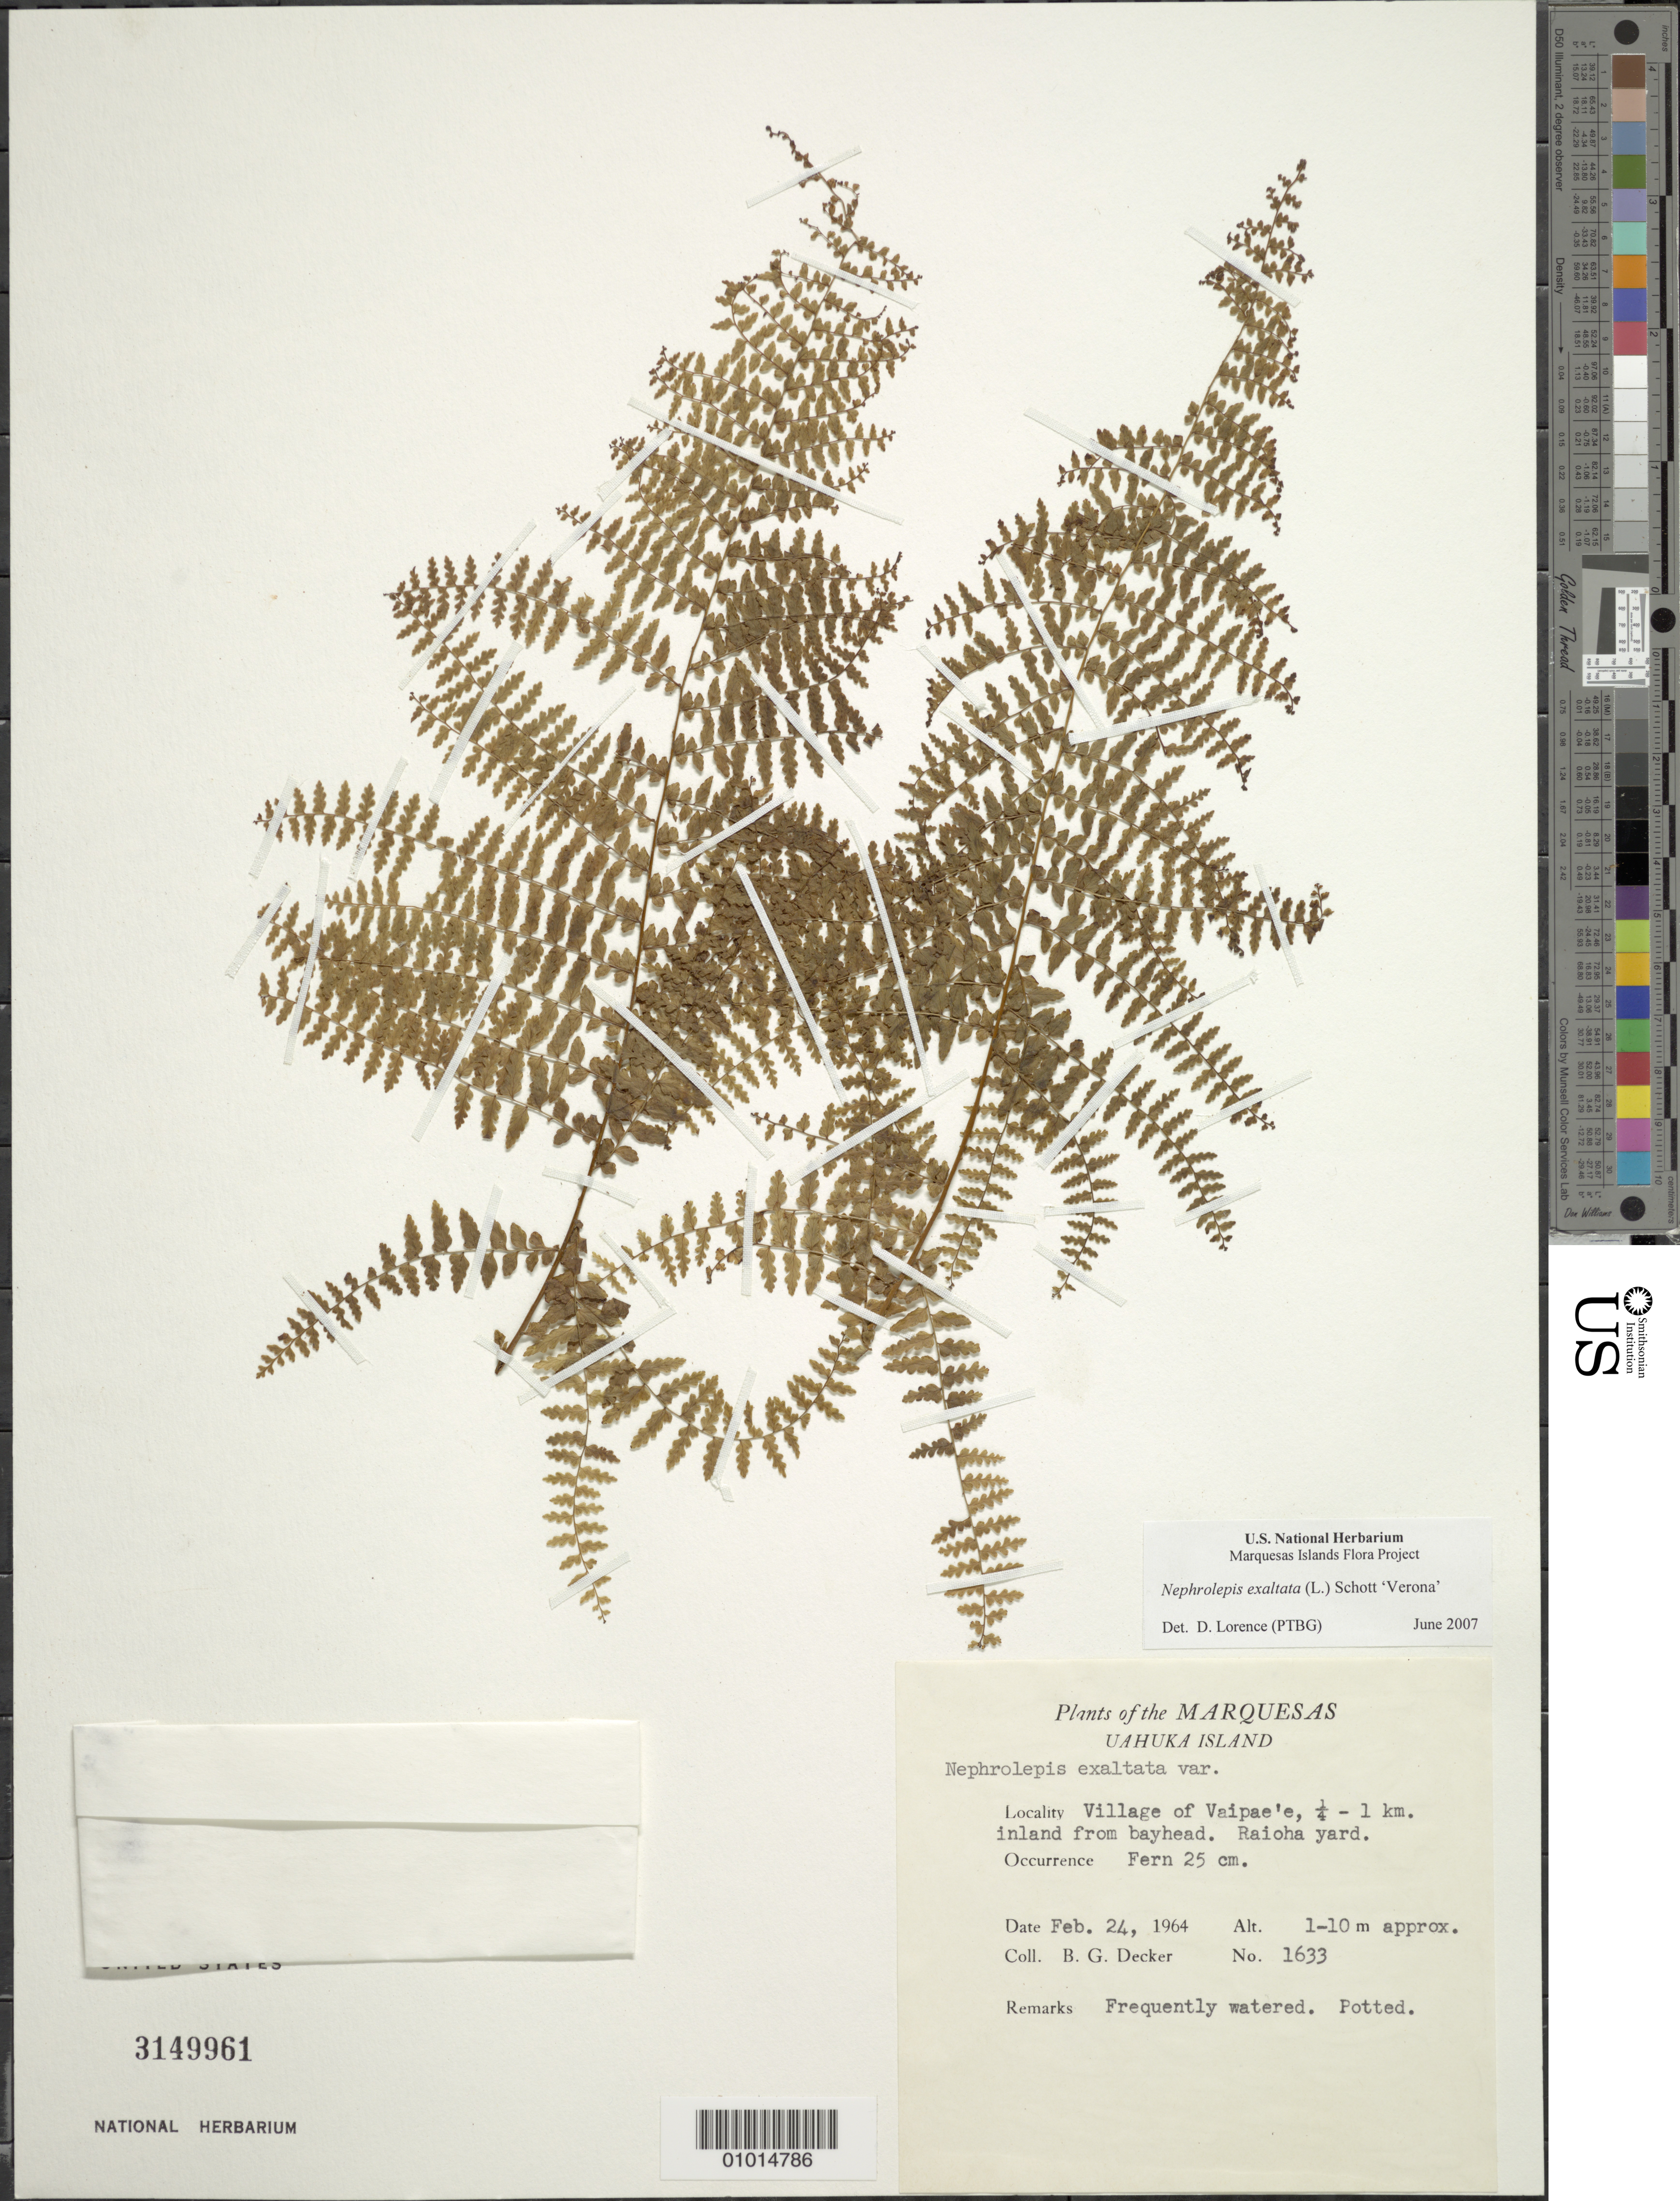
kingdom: Plantae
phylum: Tracheophyta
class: Polypodiopsida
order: Polypodiales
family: Nephrolepidaceae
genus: Nephrolepis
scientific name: Nephrolepis exaltata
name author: (L.) Schott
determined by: Lorence, David H., (PTBG), National Tropical Botanical Garden (UNITED STATES)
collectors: B. G. Decker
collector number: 1633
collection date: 1964-02-24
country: French Polynesia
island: Ua Huka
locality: Village of Vaipae'e, 1/4 - 1 km inland from bayhead. Raioha yard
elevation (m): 1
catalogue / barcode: US 3149961